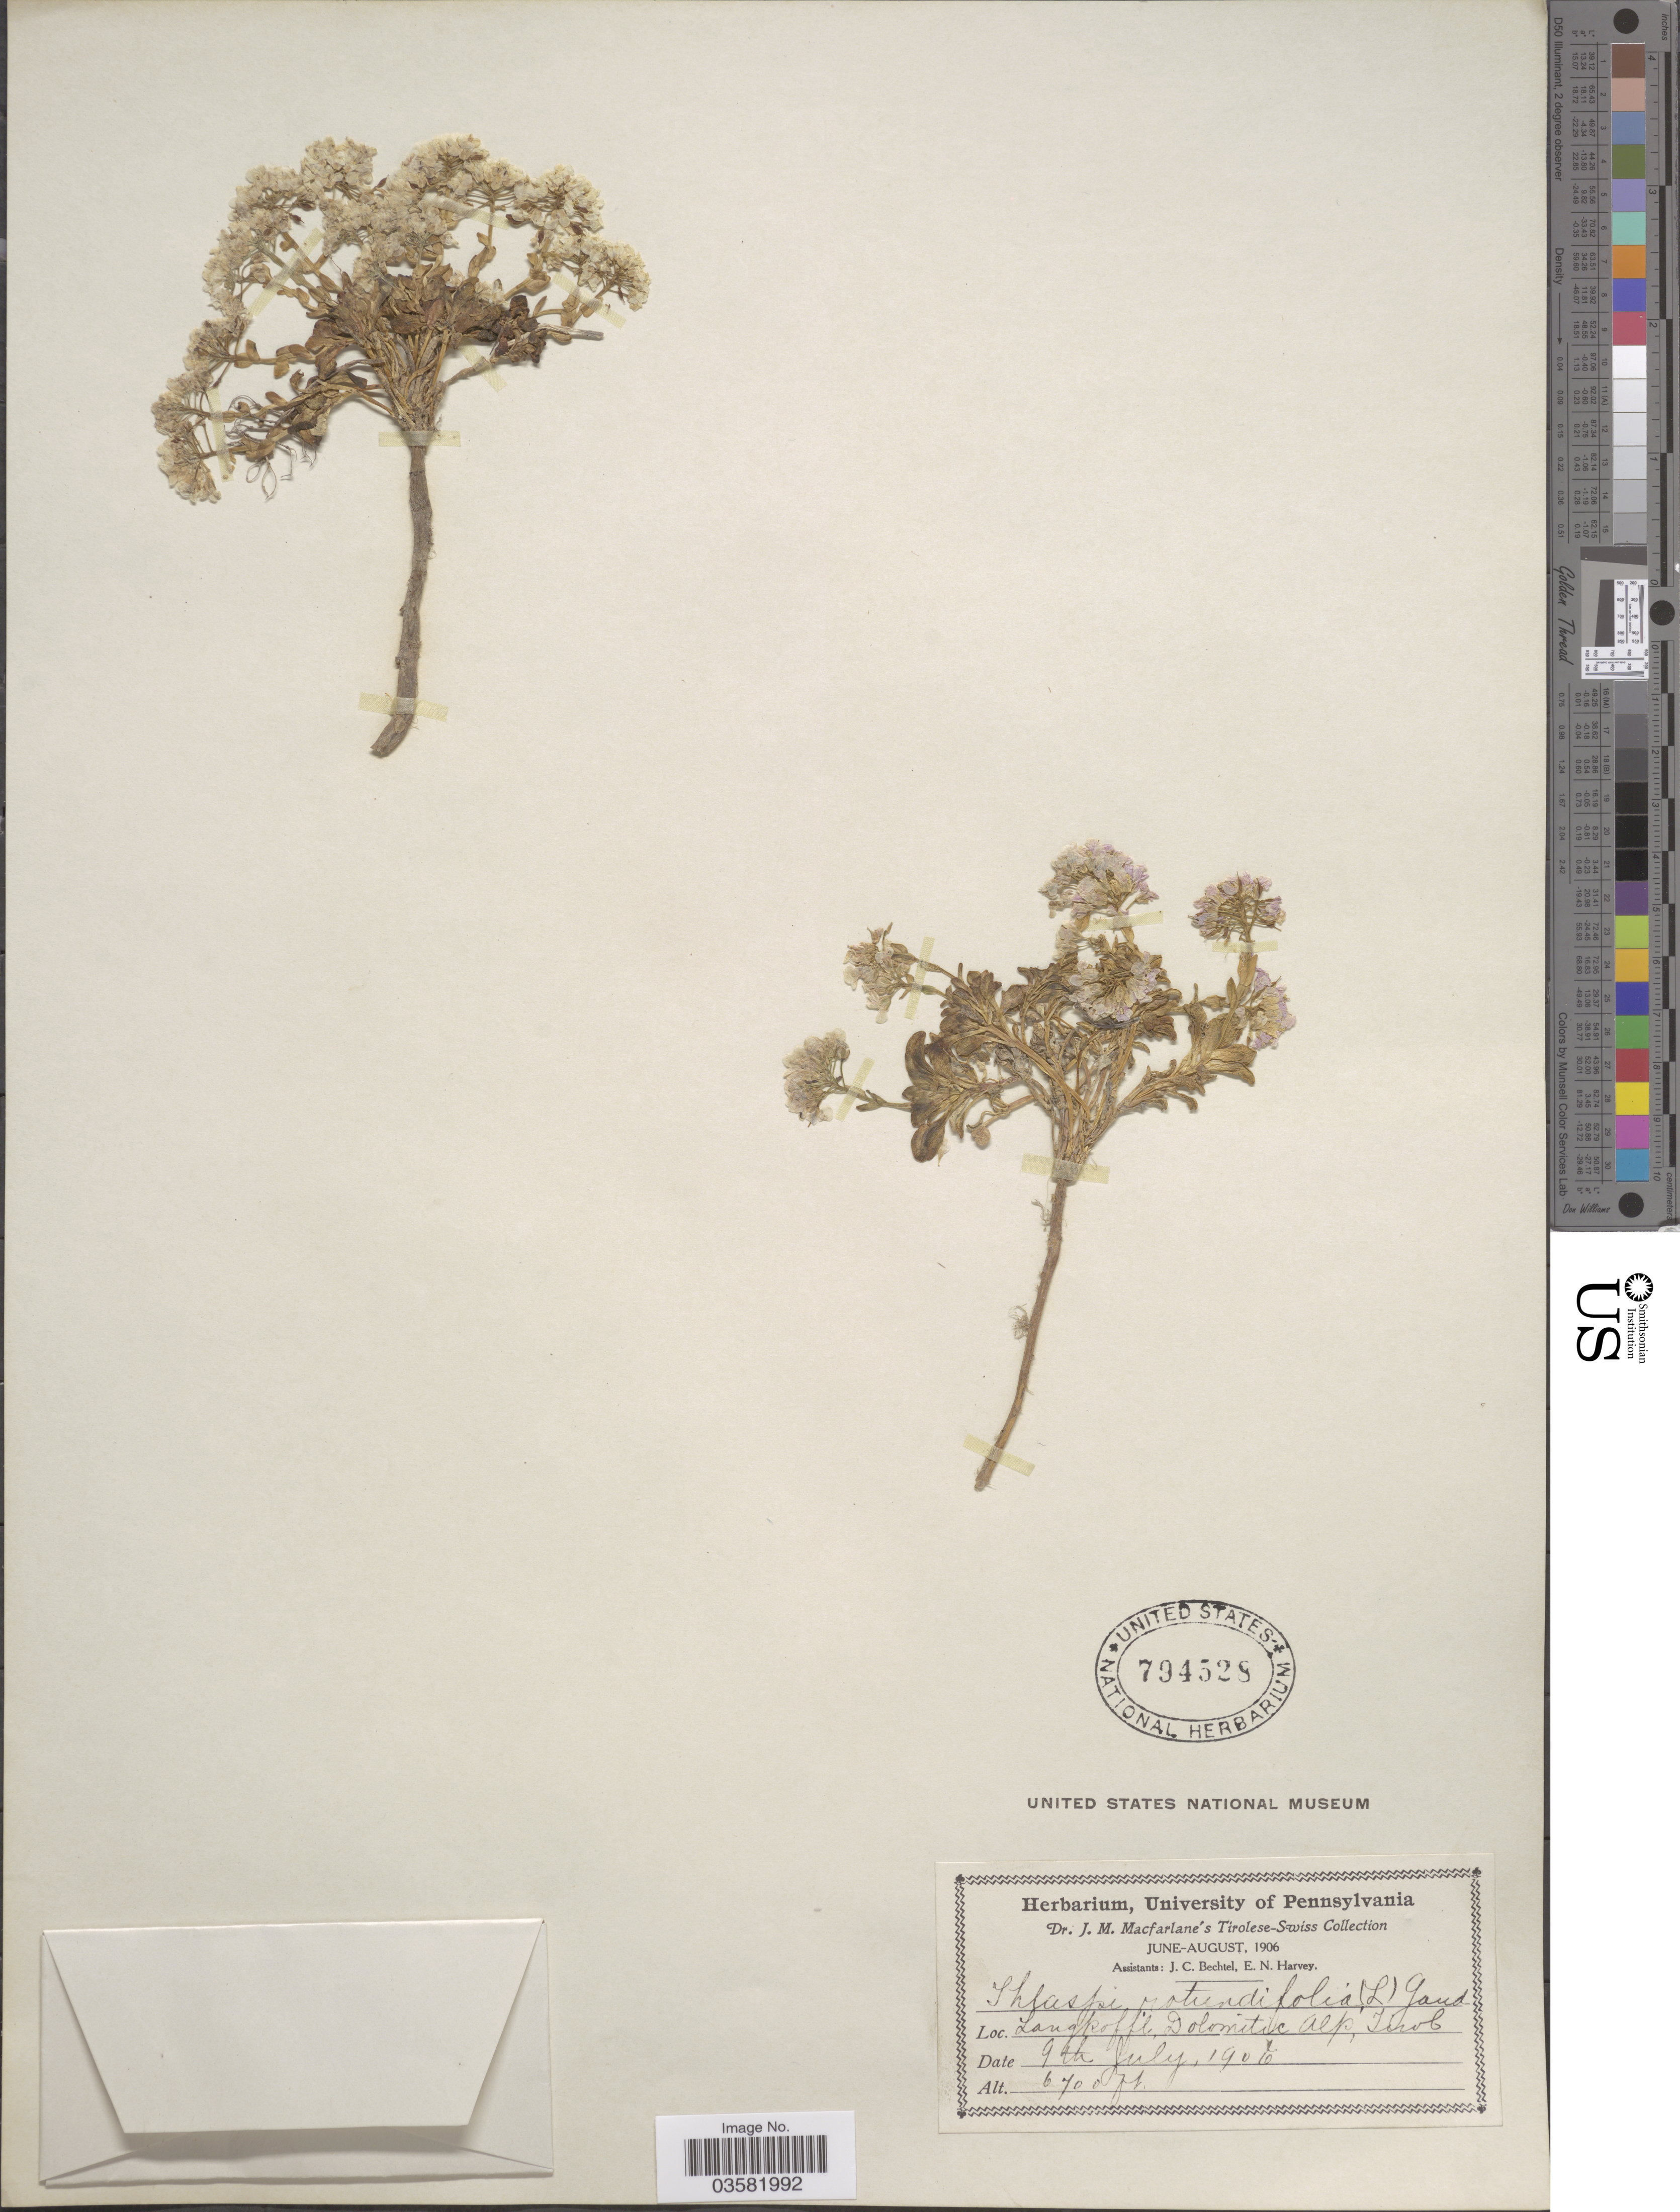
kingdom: Plantae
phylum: Tracheophyta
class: Magnoliopsida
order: Brassicales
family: Brassicaceae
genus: Thlaspi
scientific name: Thlaspi rotundifolium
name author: (L.) Gaudin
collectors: J. Macfarlane, J. Bechtel & E. Harvey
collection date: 1906-07-09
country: Italy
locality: Langkoffl [Langkofel], Dolomitic Alp, Tirol.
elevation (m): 2042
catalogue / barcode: US 794528